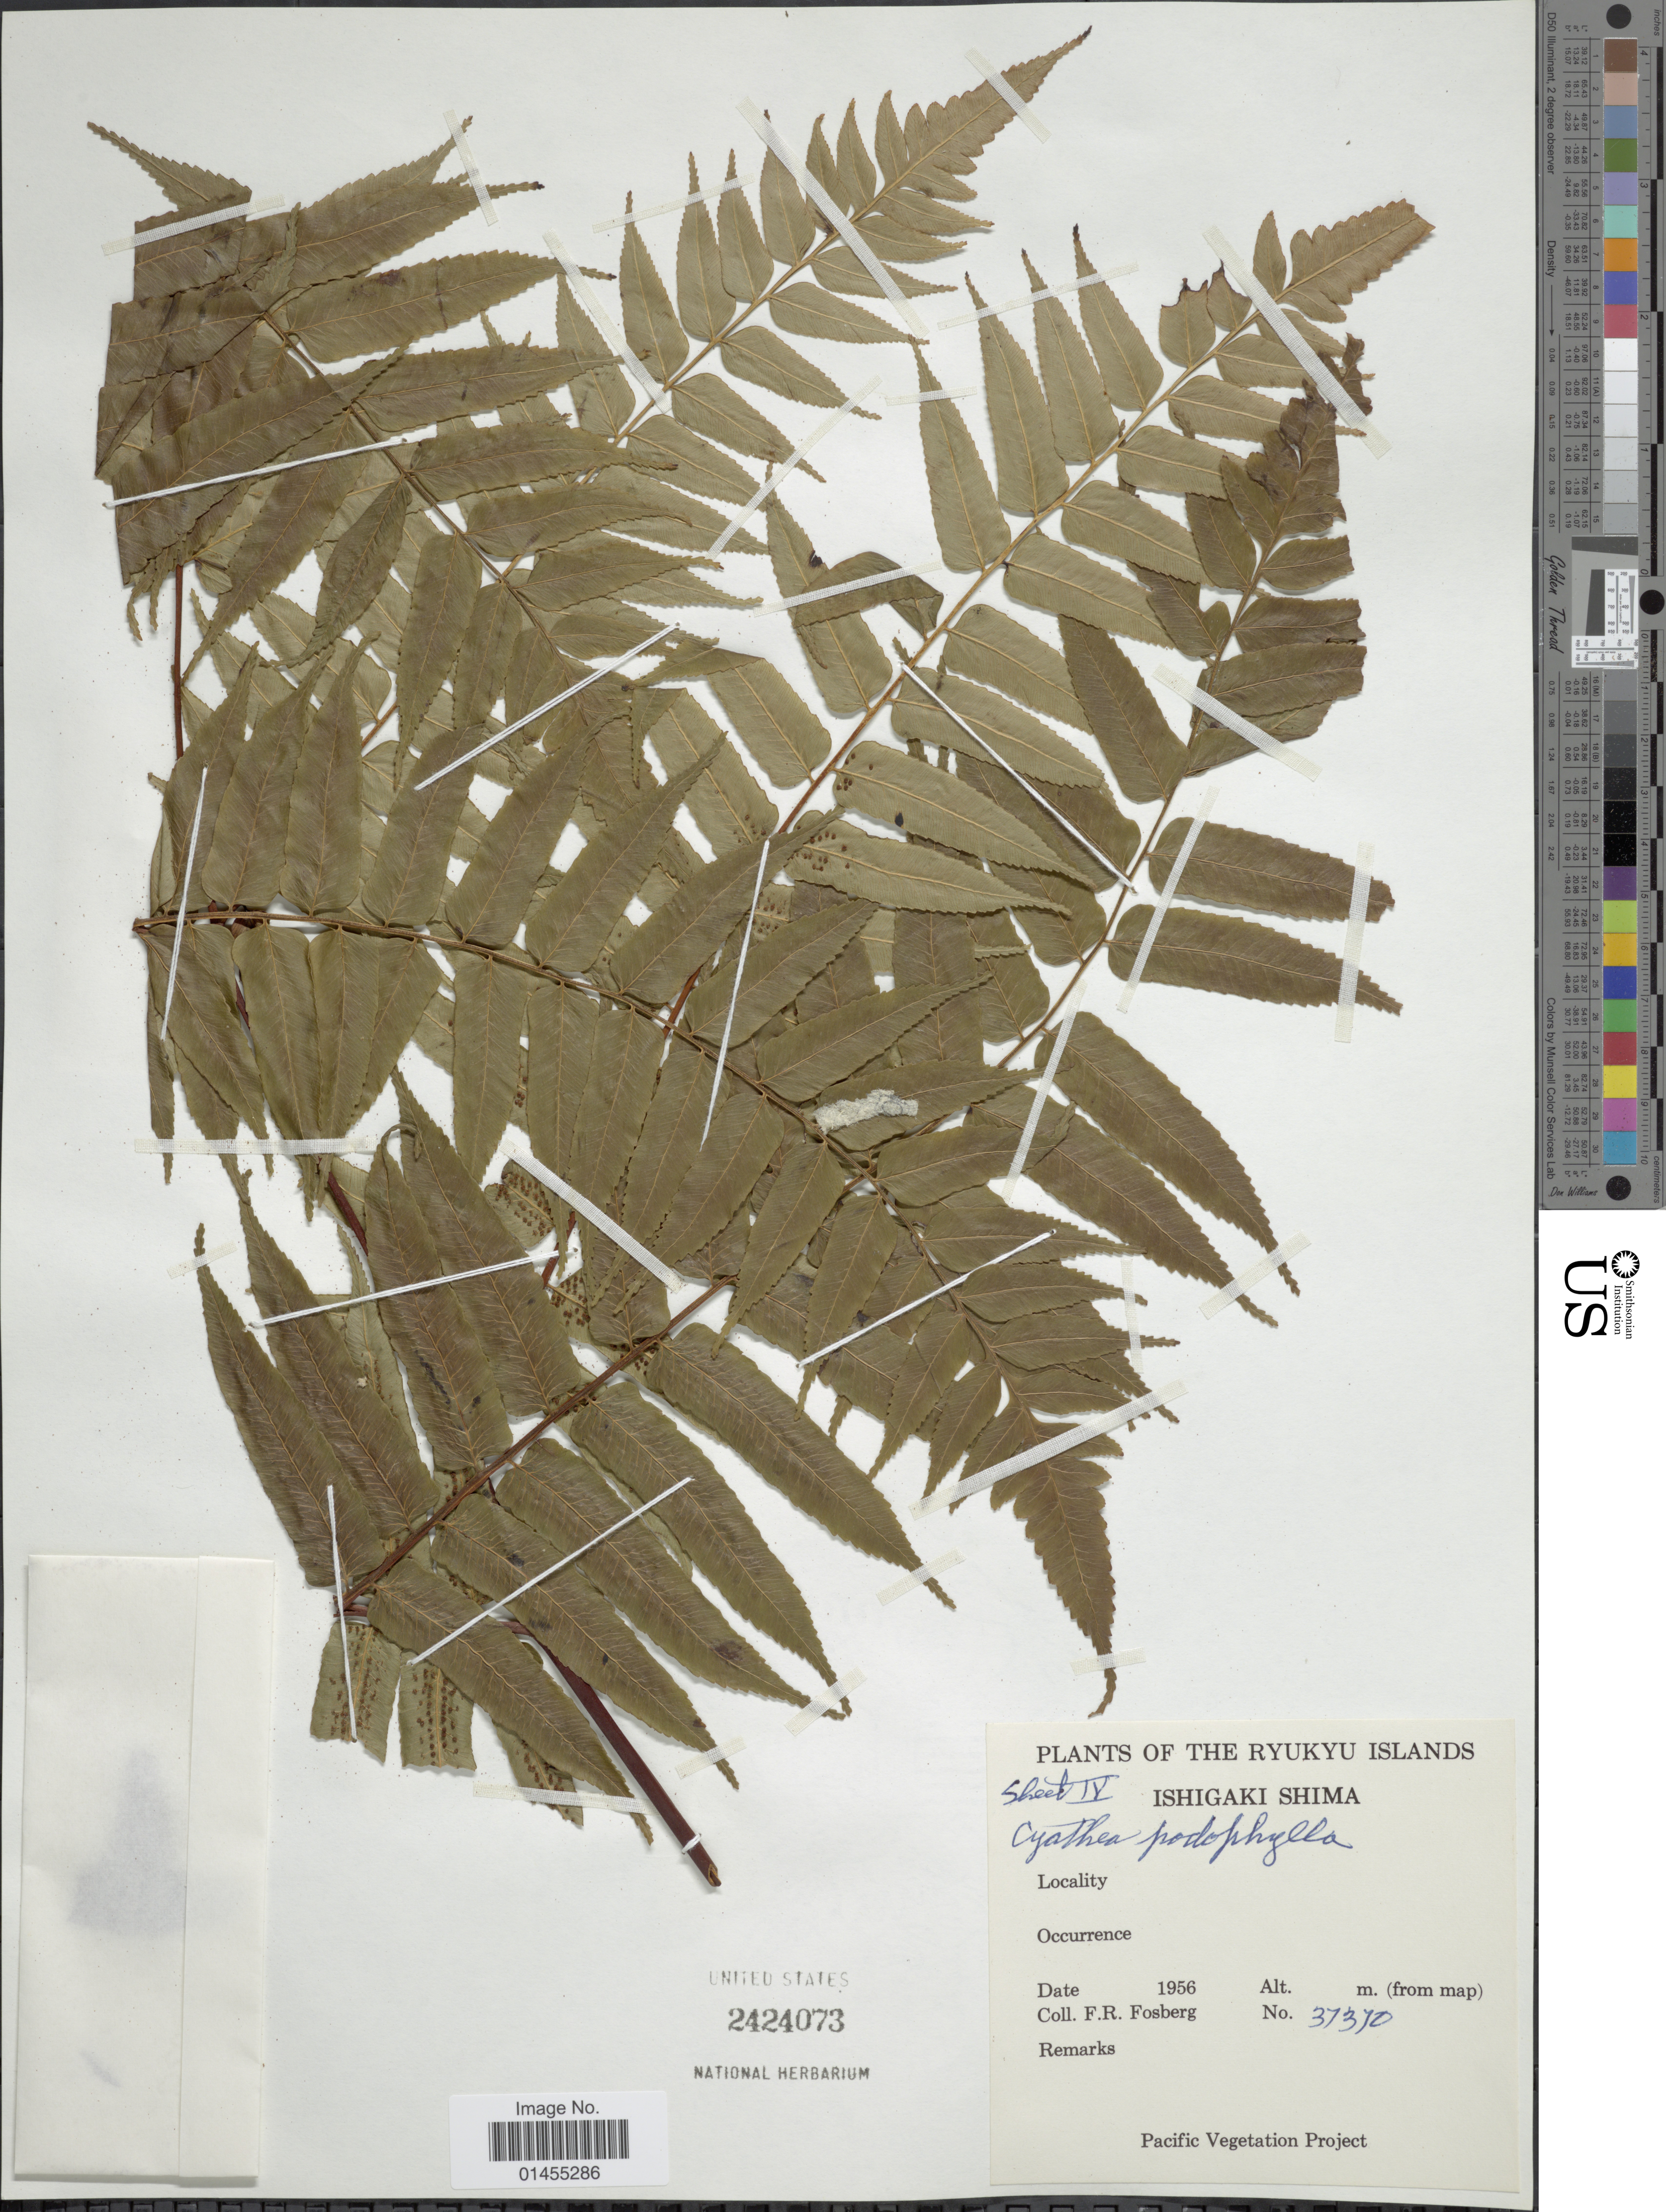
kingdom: Plantae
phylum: Tracheophyta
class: Polypodiopsida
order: Cyatheales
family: Cyatheaceae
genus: Alsophila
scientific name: Alsophila podophylla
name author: Hook.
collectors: F. R. Fosberg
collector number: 37370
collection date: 1956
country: Japan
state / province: Okinawa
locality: Ryukyu Islands, Ishigaki Shima.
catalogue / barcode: US 2424073